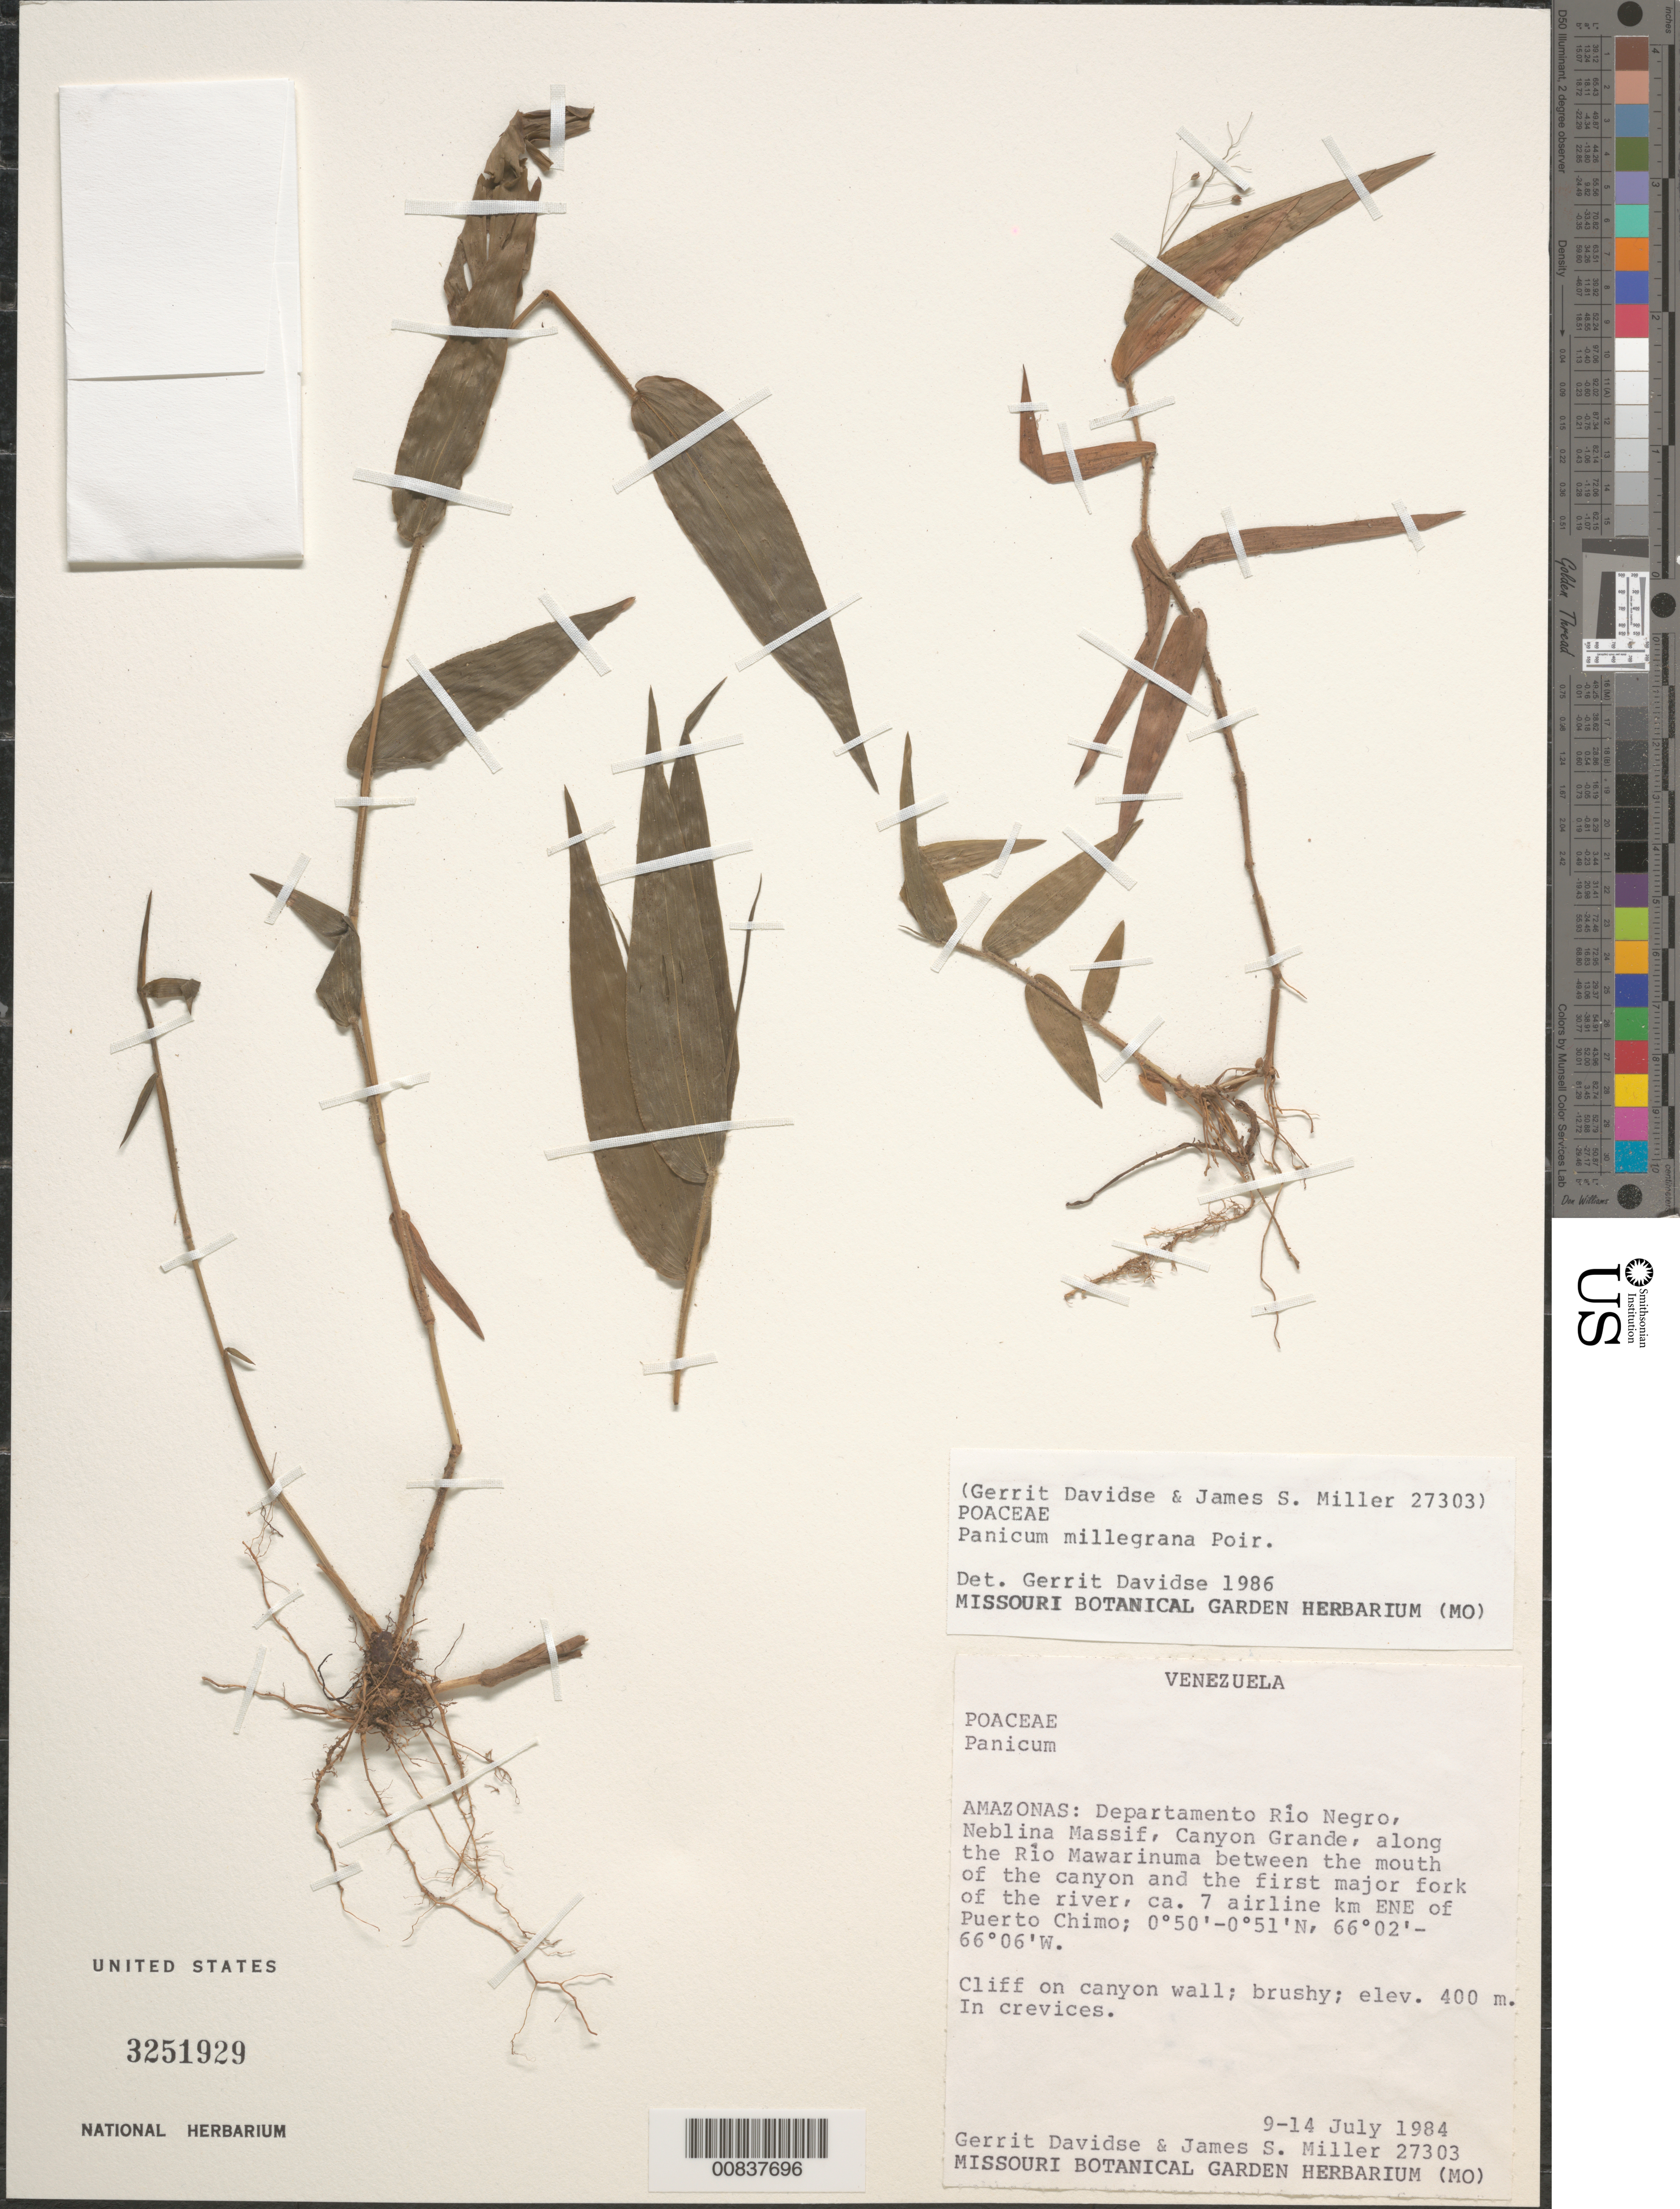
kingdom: Plantae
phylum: Tracheophyta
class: Liliopsida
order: Poales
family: Poaceae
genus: Panicum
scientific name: Panicum millegrana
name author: Poir.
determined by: Davidse, Gerrit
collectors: G. Davidse & J. S. Miller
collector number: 27303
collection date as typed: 9-Jul-84 to 14-Jul-84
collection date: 1984-07-09/1984-07-14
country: Venezuela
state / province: Amazonas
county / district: Río Negro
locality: Neblina Massif, Canyon Grande, along Río Mawarinuma, 7 airline km E-NE of Puerto Chimo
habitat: Cliff on canyon wall; brushy, in crevices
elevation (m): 400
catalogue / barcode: US 3251929